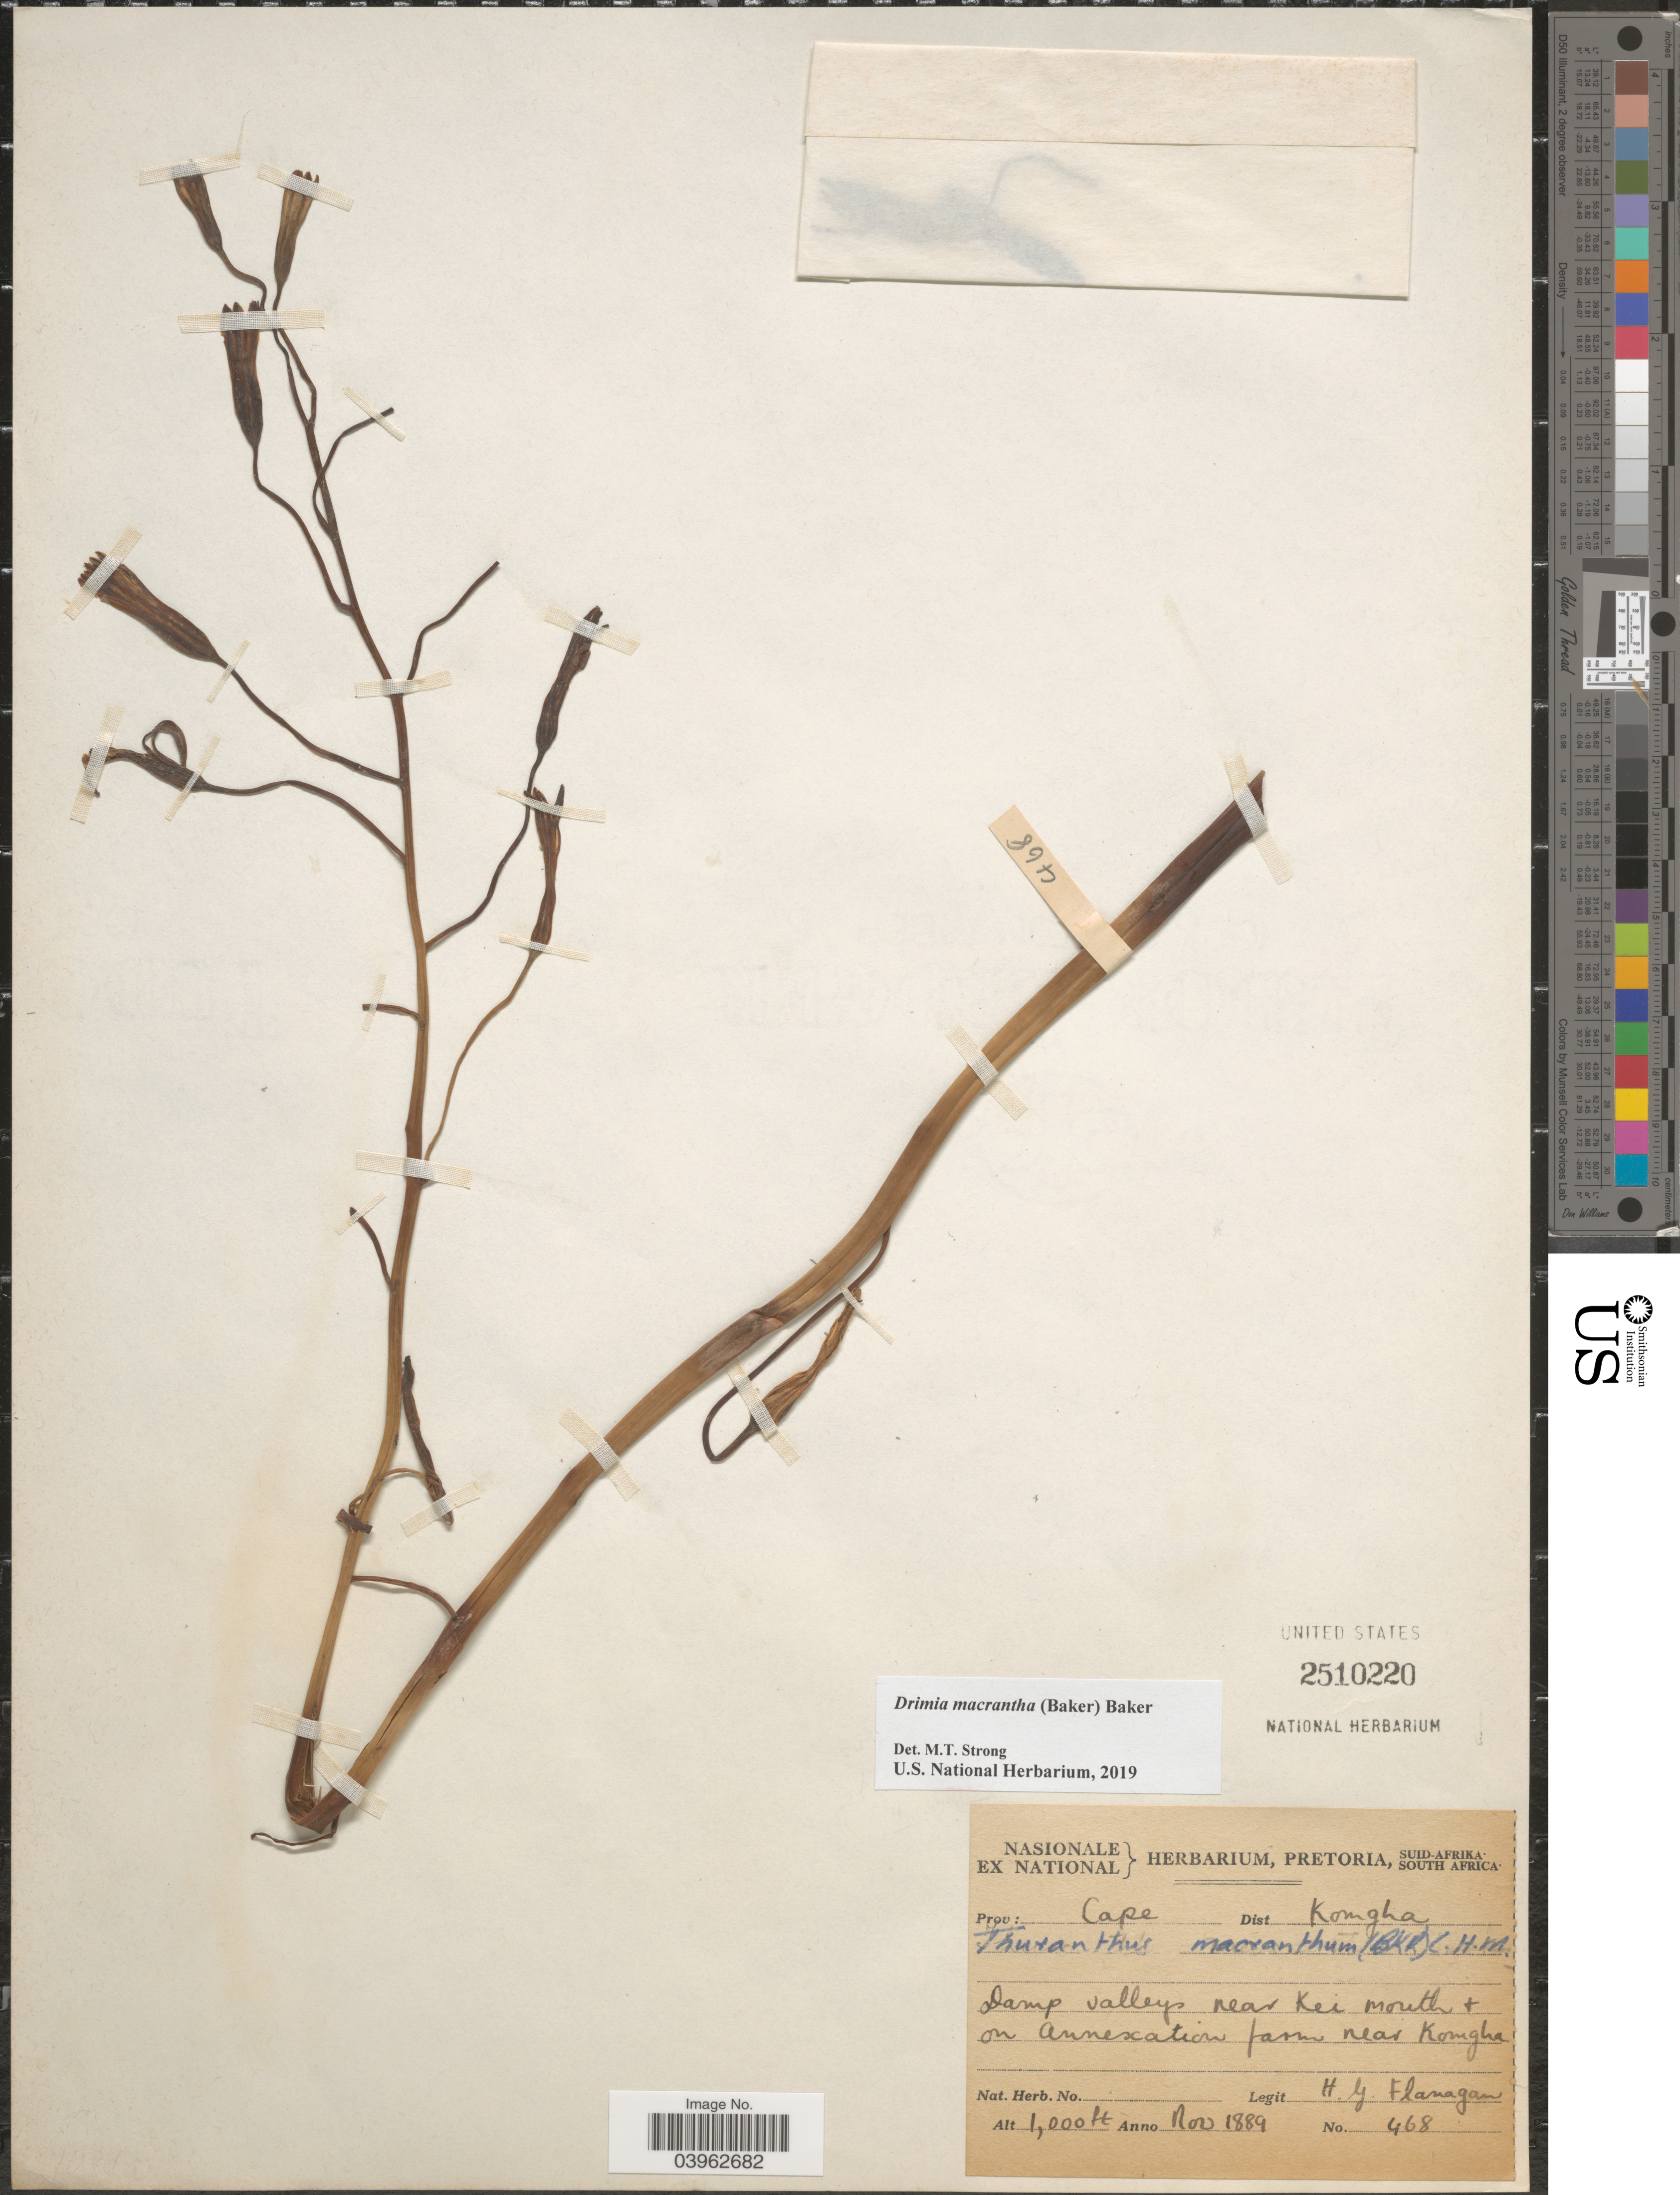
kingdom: Plantae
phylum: Tracheophyta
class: Liliopsida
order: Asparagales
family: Asparagaceae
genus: Drimia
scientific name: Drimia macrantha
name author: (Baker) Baker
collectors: H. Flanagan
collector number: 468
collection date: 1889-11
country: South Africa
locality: Prov. Cape. dist. Komgha. Damp valleys near Kei mouth & on annexation farm near Komgha.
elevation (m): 305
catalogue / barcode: US 2510220